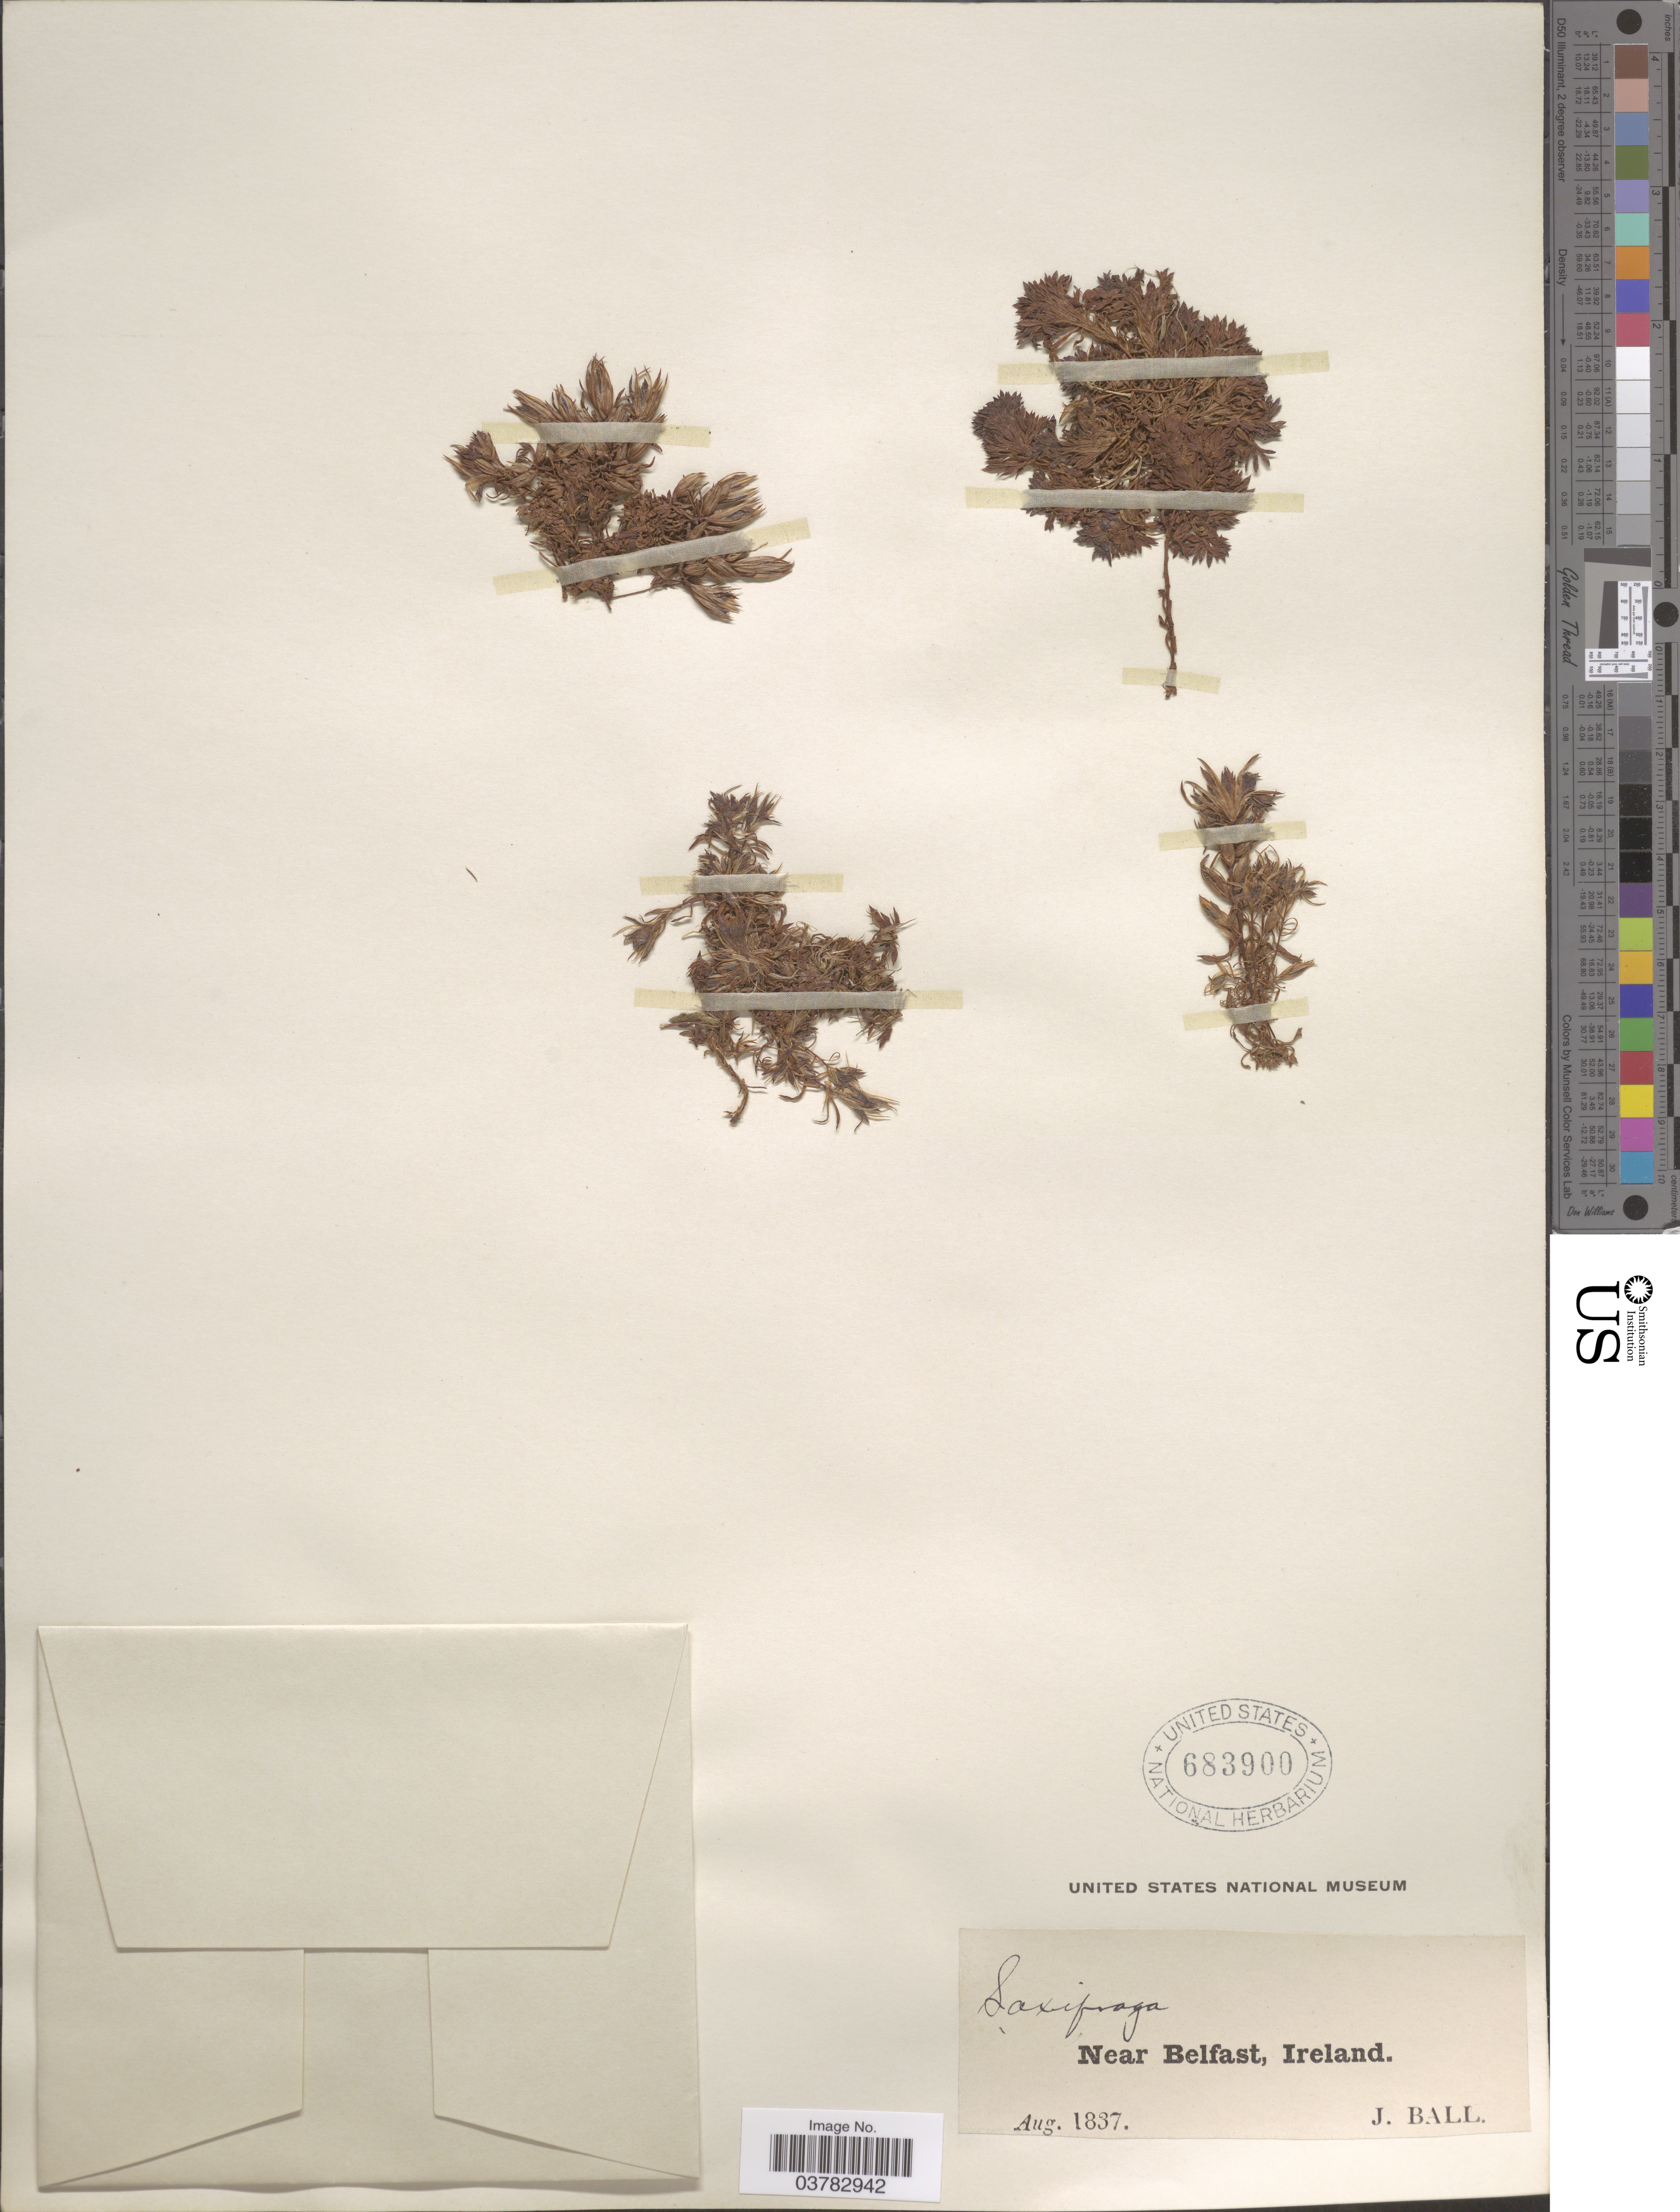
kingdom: Plantae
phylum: Tracheophyta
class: Magnoliopsida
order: Saxifragales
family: Saxifragaceae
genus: Saxifraga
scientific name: Saxifraga sp.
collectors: J. Ball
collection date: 1837-08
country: Ireland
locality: Near Belfast.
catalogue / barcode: US 683900